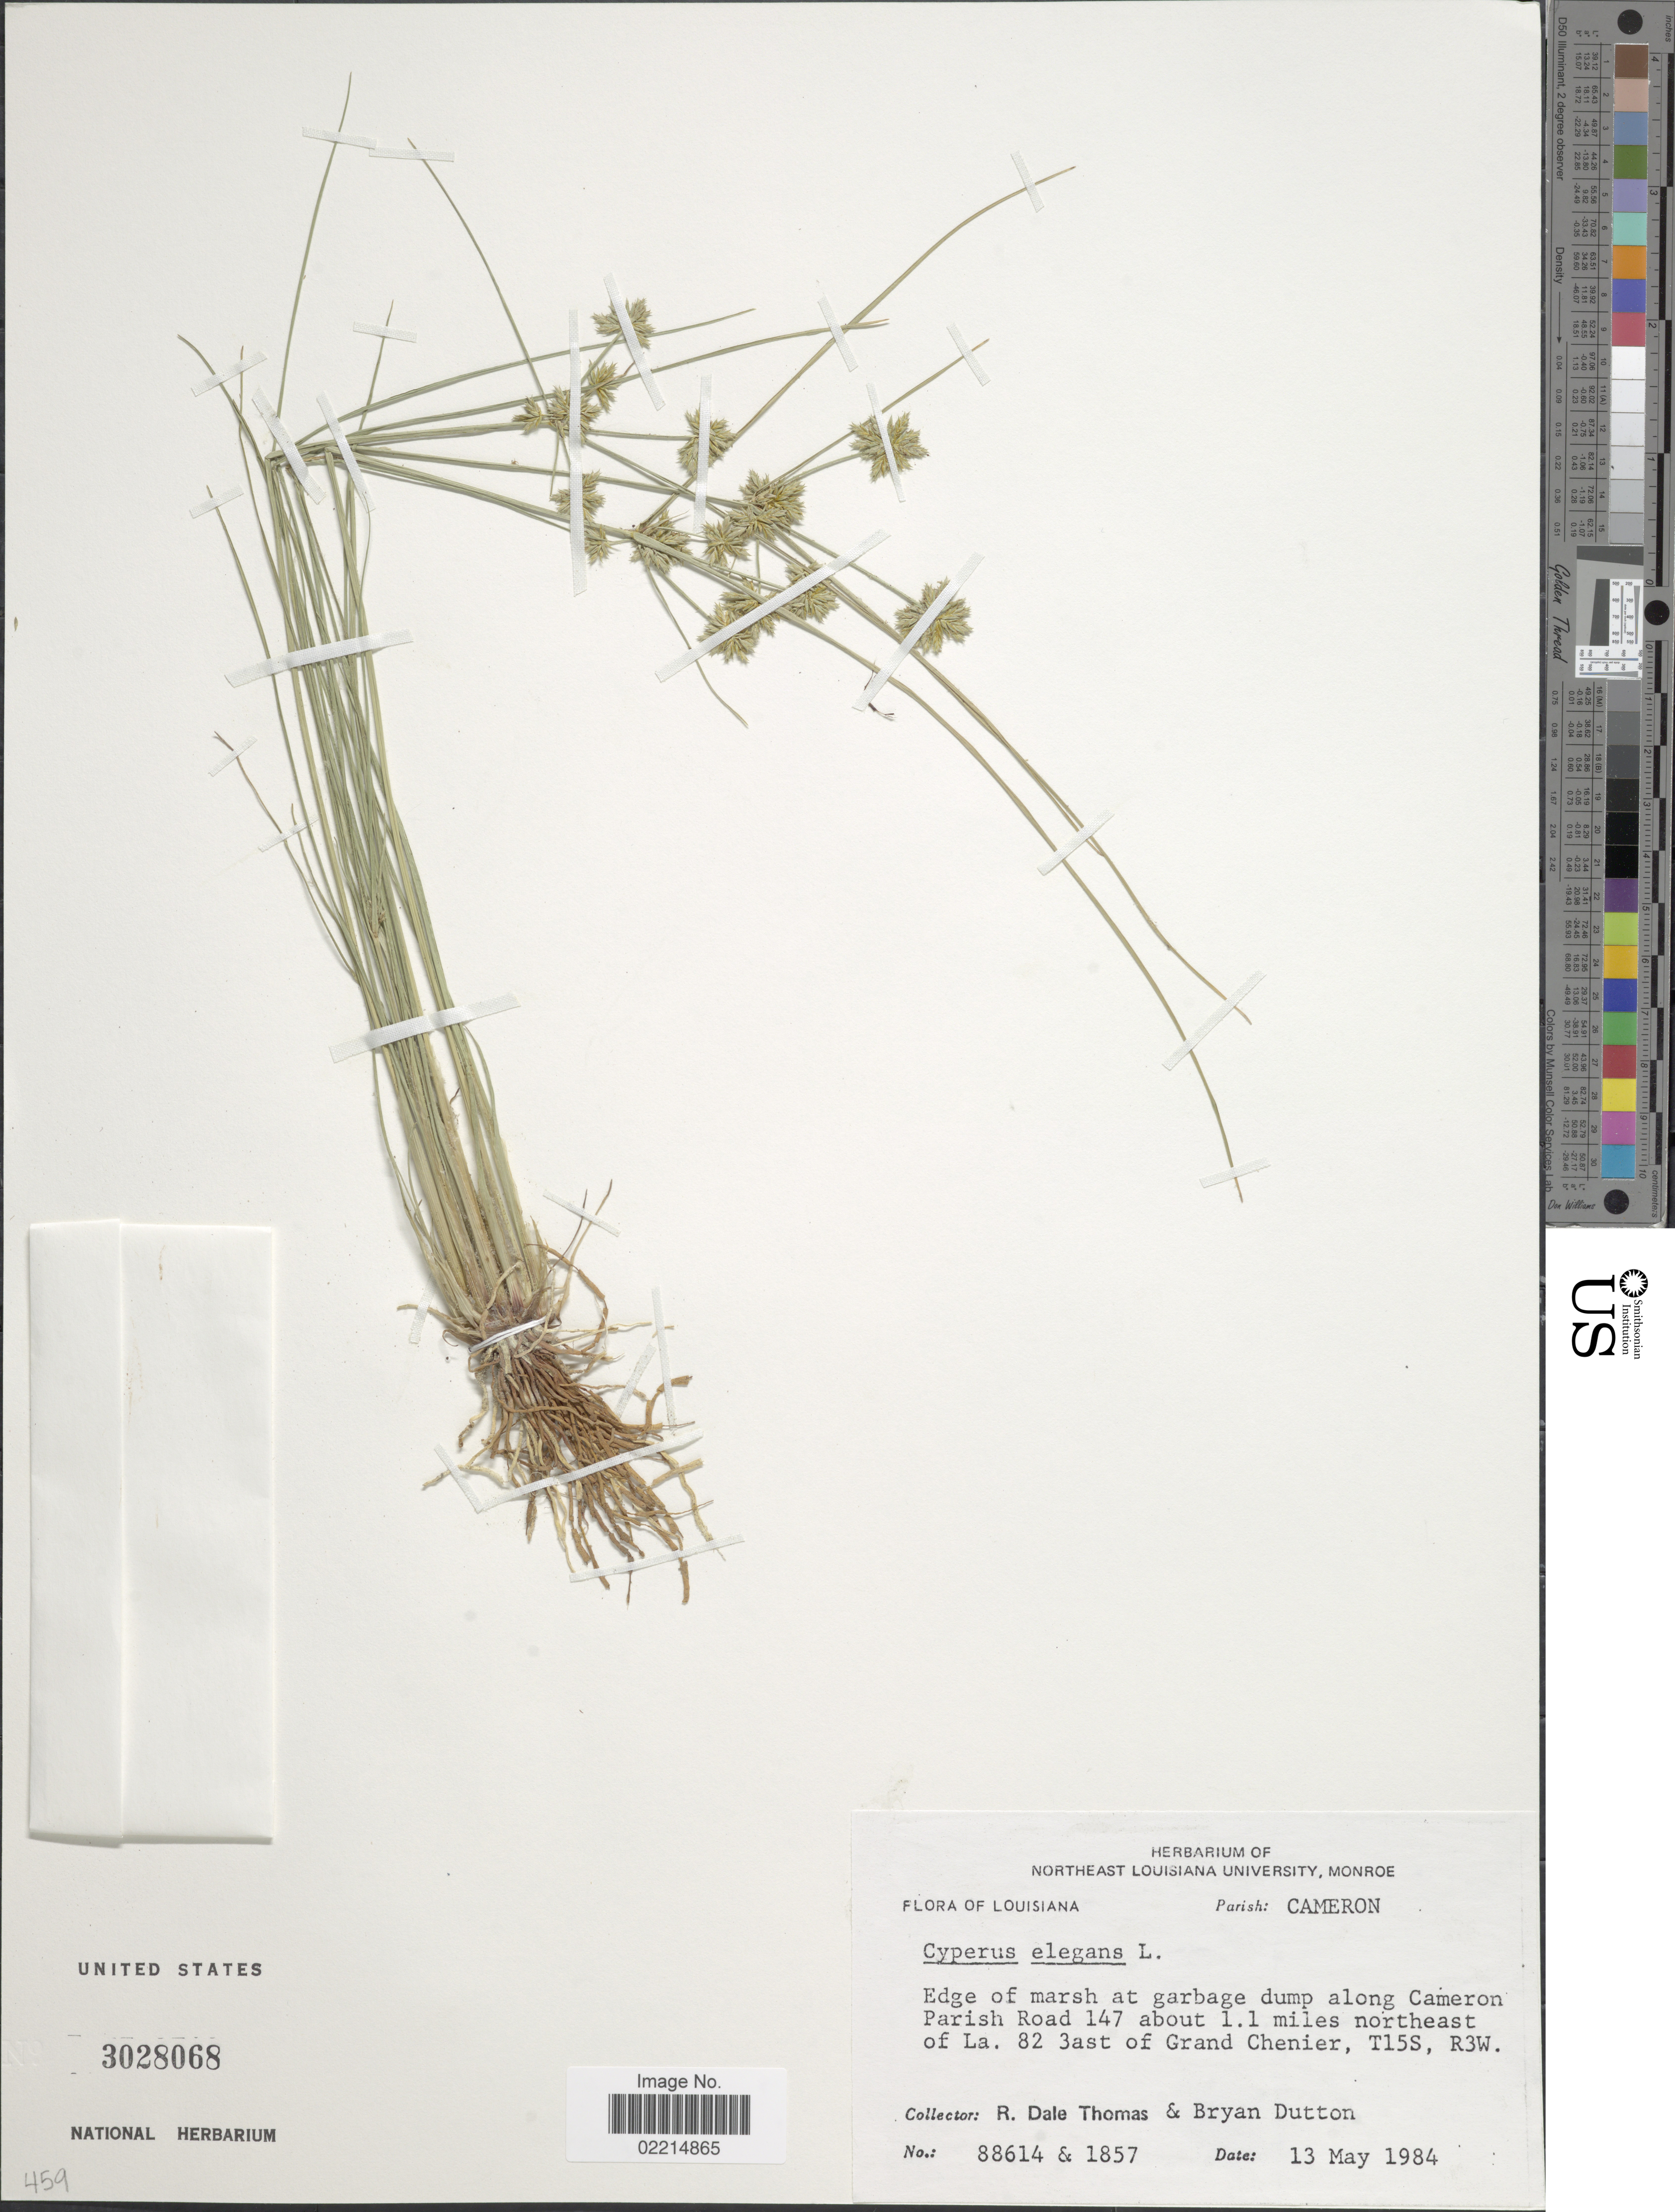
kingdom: Plantae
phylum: Tracheophyta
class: Liliopsida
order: Poales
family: Cyperaceae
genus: Cyperus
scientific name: Cyperus elegans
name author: L.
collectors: R. Thomas & B. Dutton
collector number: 88614/1857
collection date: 1984-05-13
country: United States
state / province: Louisiana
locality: Parish: Cameron, edge of marsh at garbage dump along Cameron Parish Road 147 about 1.1 miles northeast of La. 82 3ast of Grand Chenier, T15S, R3W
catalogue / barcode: US 3028068